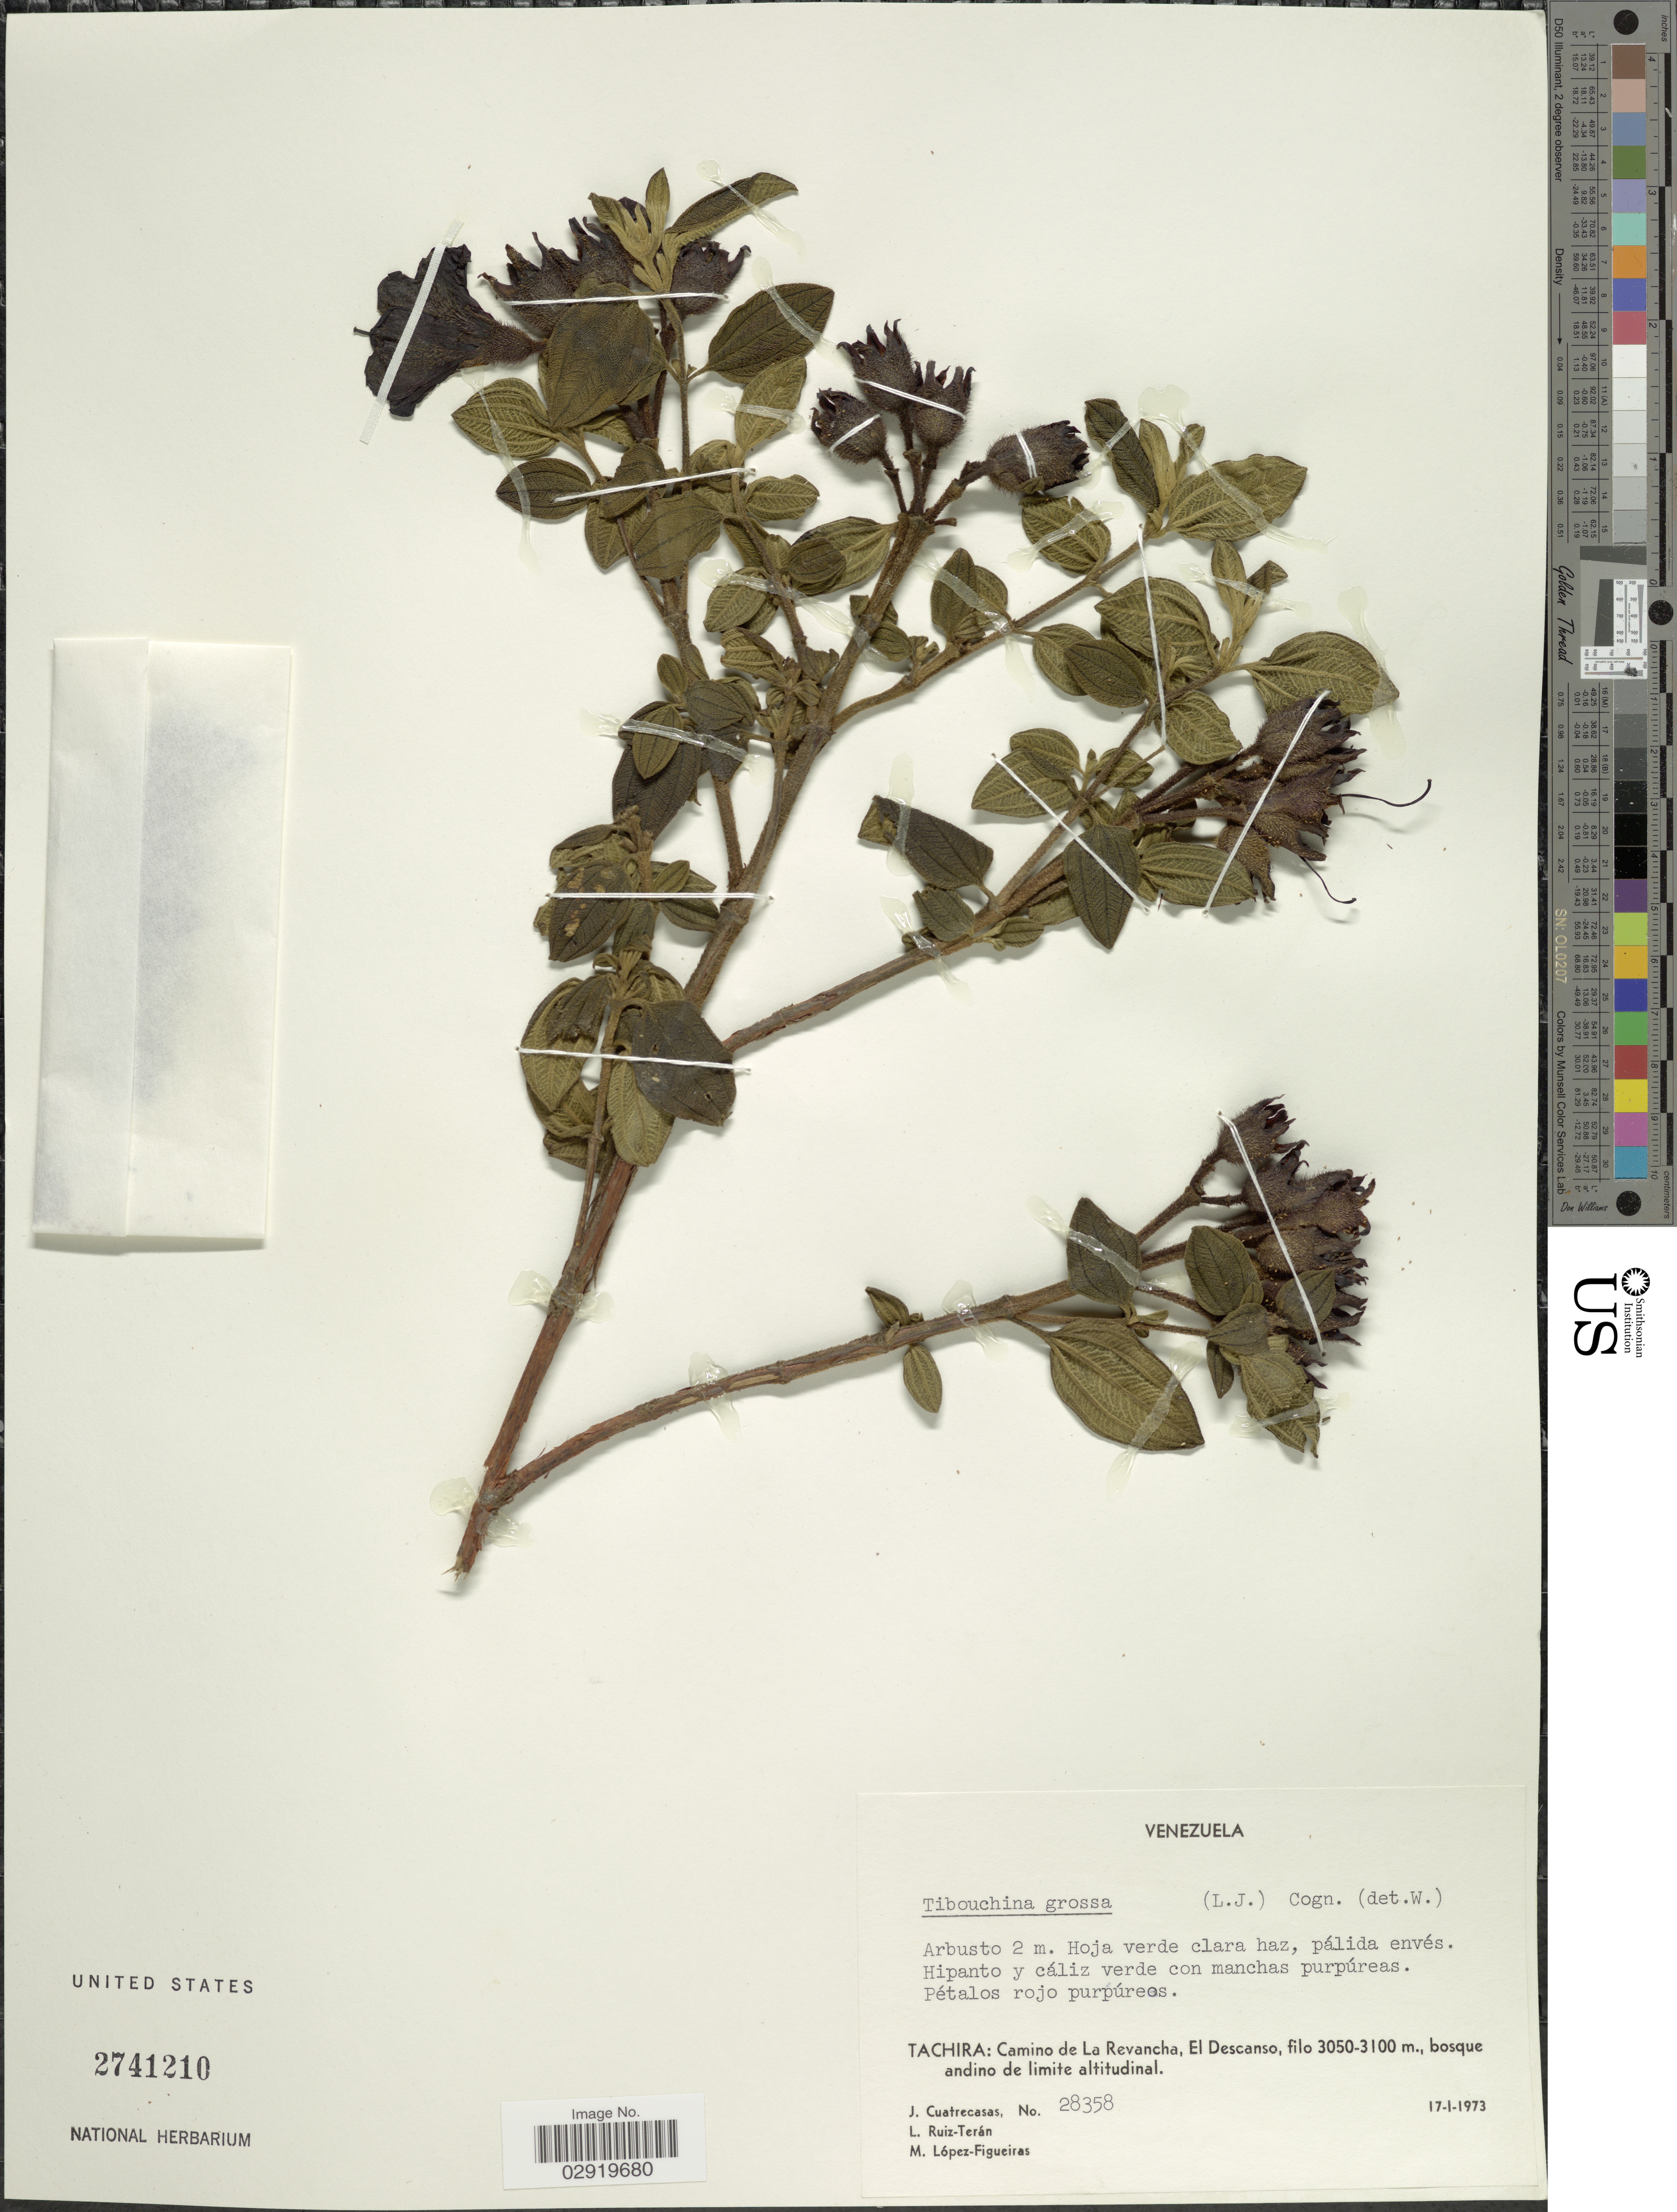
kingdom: Plantae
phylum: Tracheophyta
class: Magnoliopsida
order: Myrtales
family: Melastomataceae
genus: Chaetogastra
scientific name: Chaetogastra grossa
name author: (L. f.) P.J.F. Guim. & Michelang.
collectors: J. Cuatrecasas, L. E. Ruíz-Terán & M. López Figueiras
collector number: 28358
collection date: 1973-01-17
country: Venezuela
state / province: Tachira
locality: Camino de La Revancha, El Descanso.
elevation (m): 3050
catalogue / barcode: US 2741210